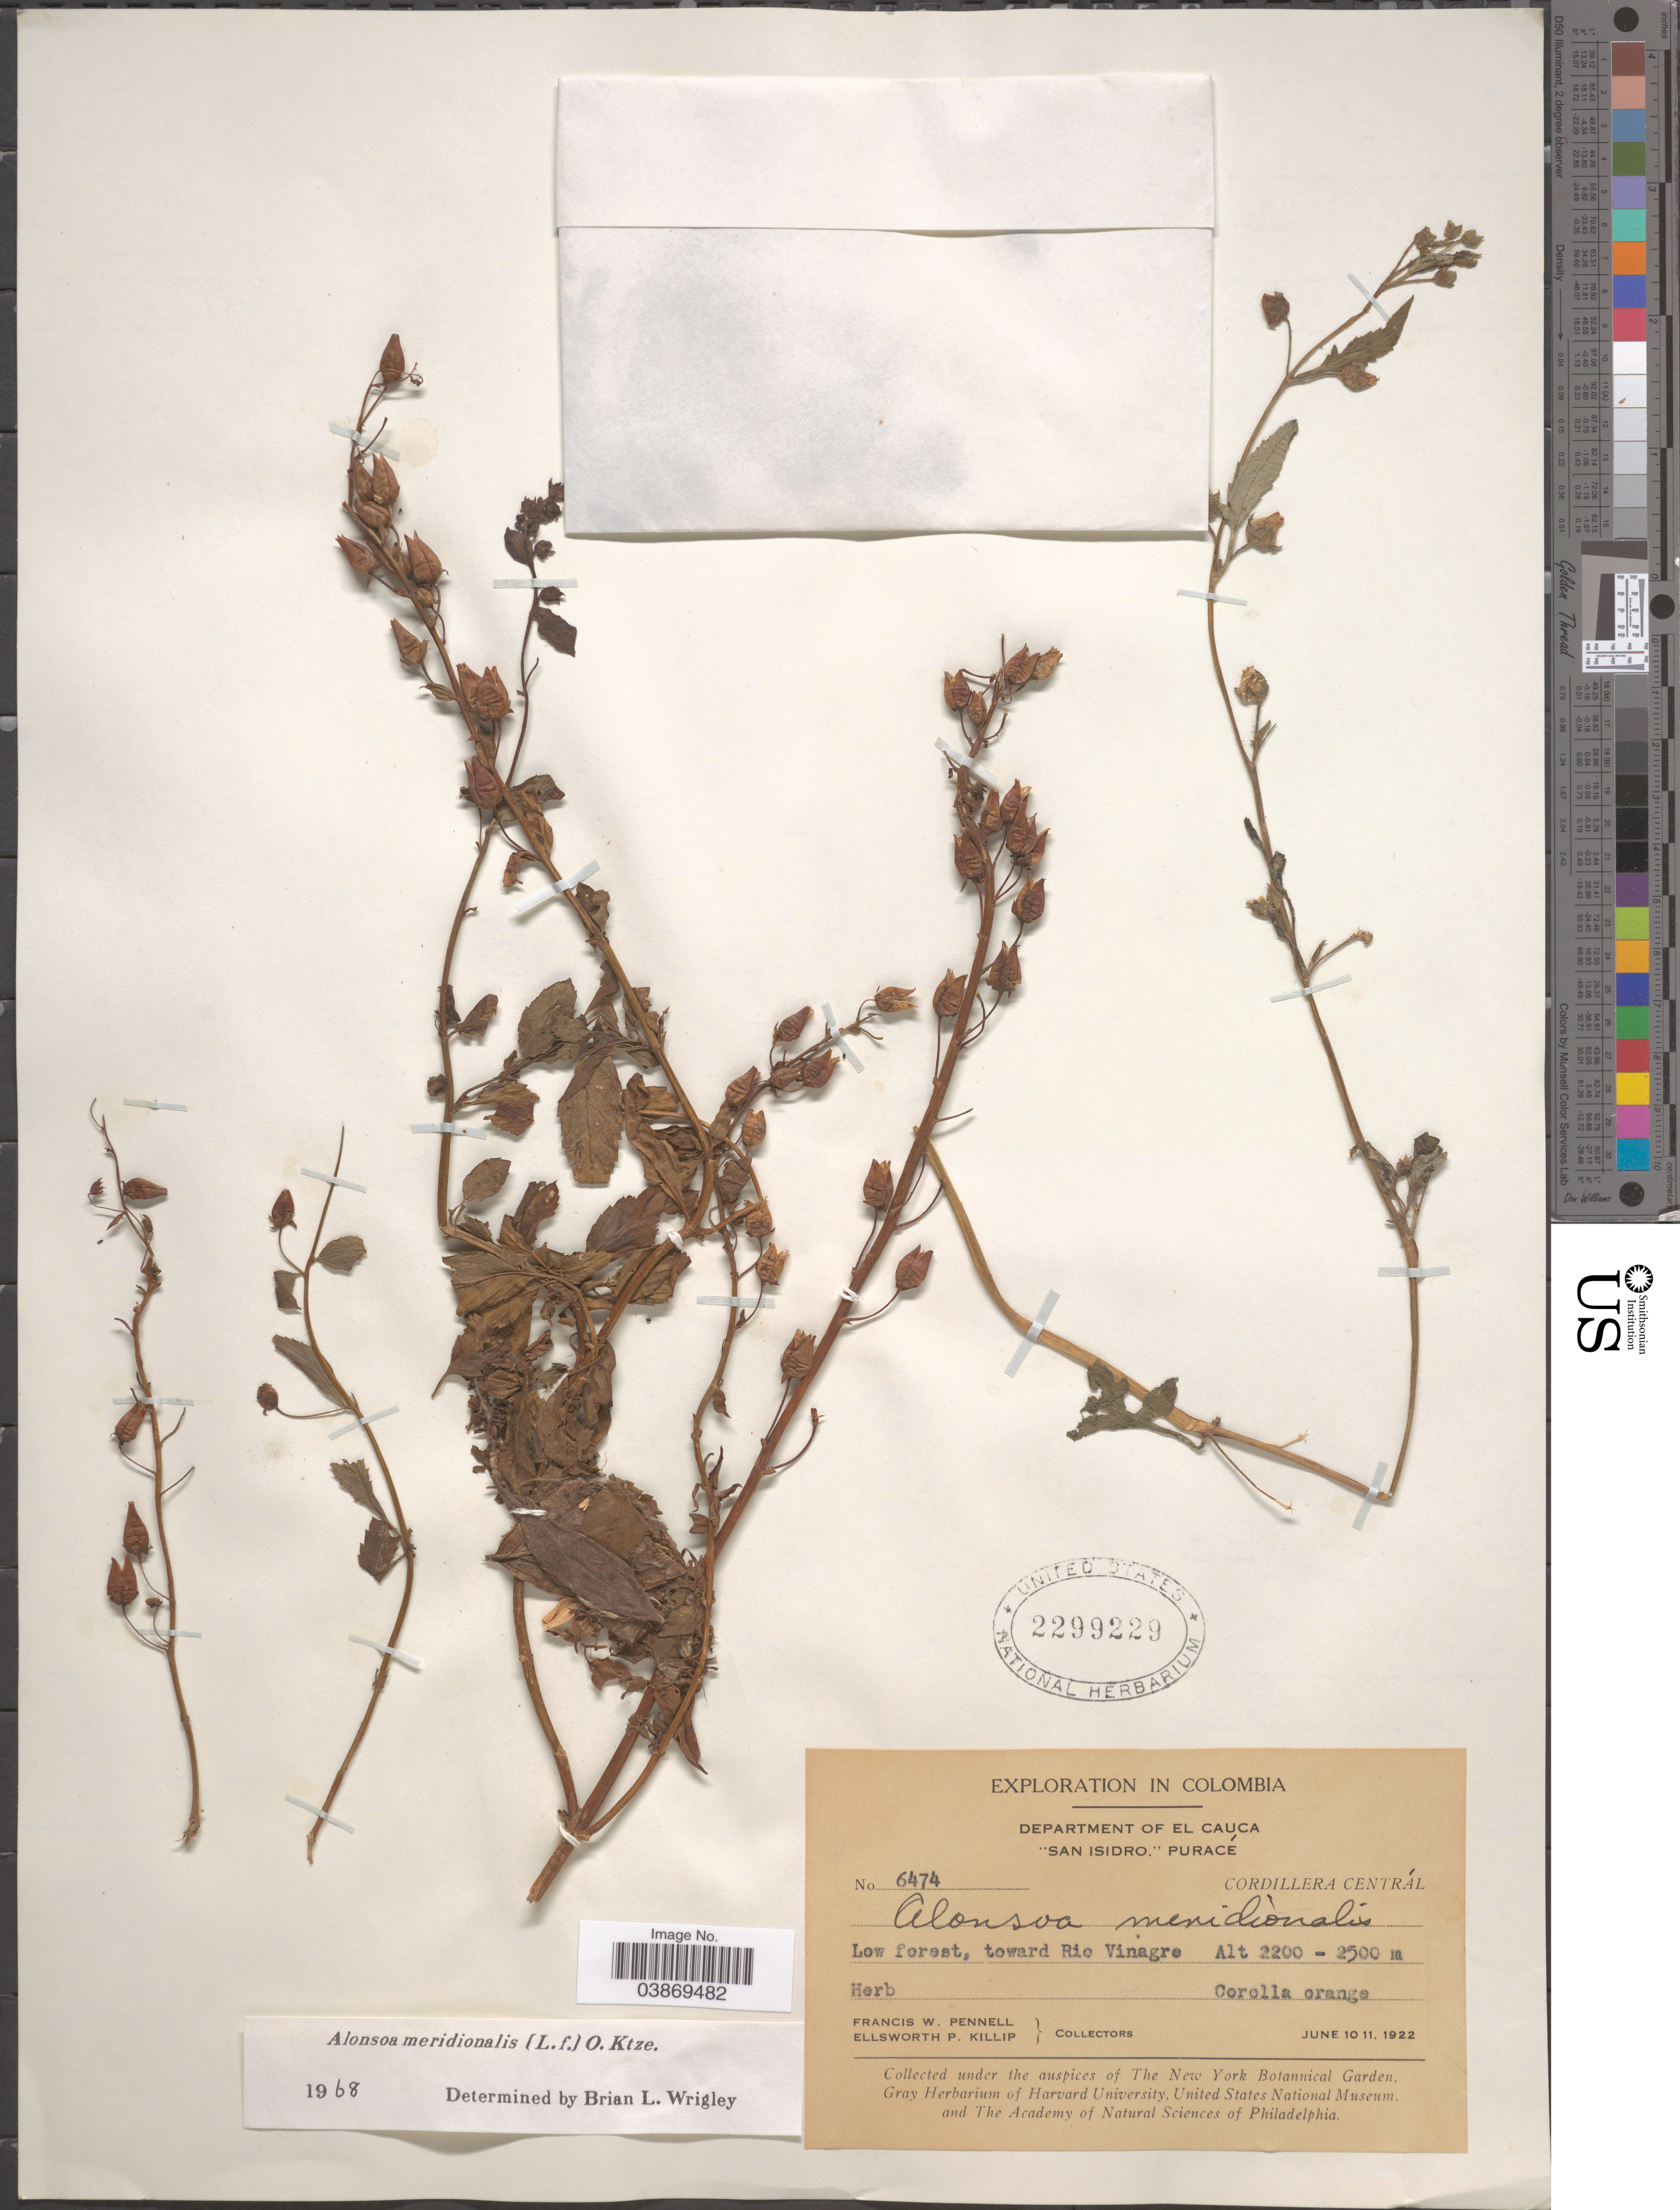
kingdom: Plantae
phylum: Tracheophyta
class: Magnoliopsida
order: Lamiales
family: Scrophulariaceae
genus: Alonsoa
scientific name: Alonsoa meridionalis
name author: (L. f.) Kuntze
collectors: F. W. Pennell & E. P. Killip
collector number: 6474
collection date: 1922-06-10/1922-06-11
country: Colombia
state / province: Cauca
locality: Department of El Cauca. "San Isidro." Puracé. Cordillera Centrál. Low forest, toward Rio Vinagre.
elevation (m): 2200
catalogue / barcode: US 2299229